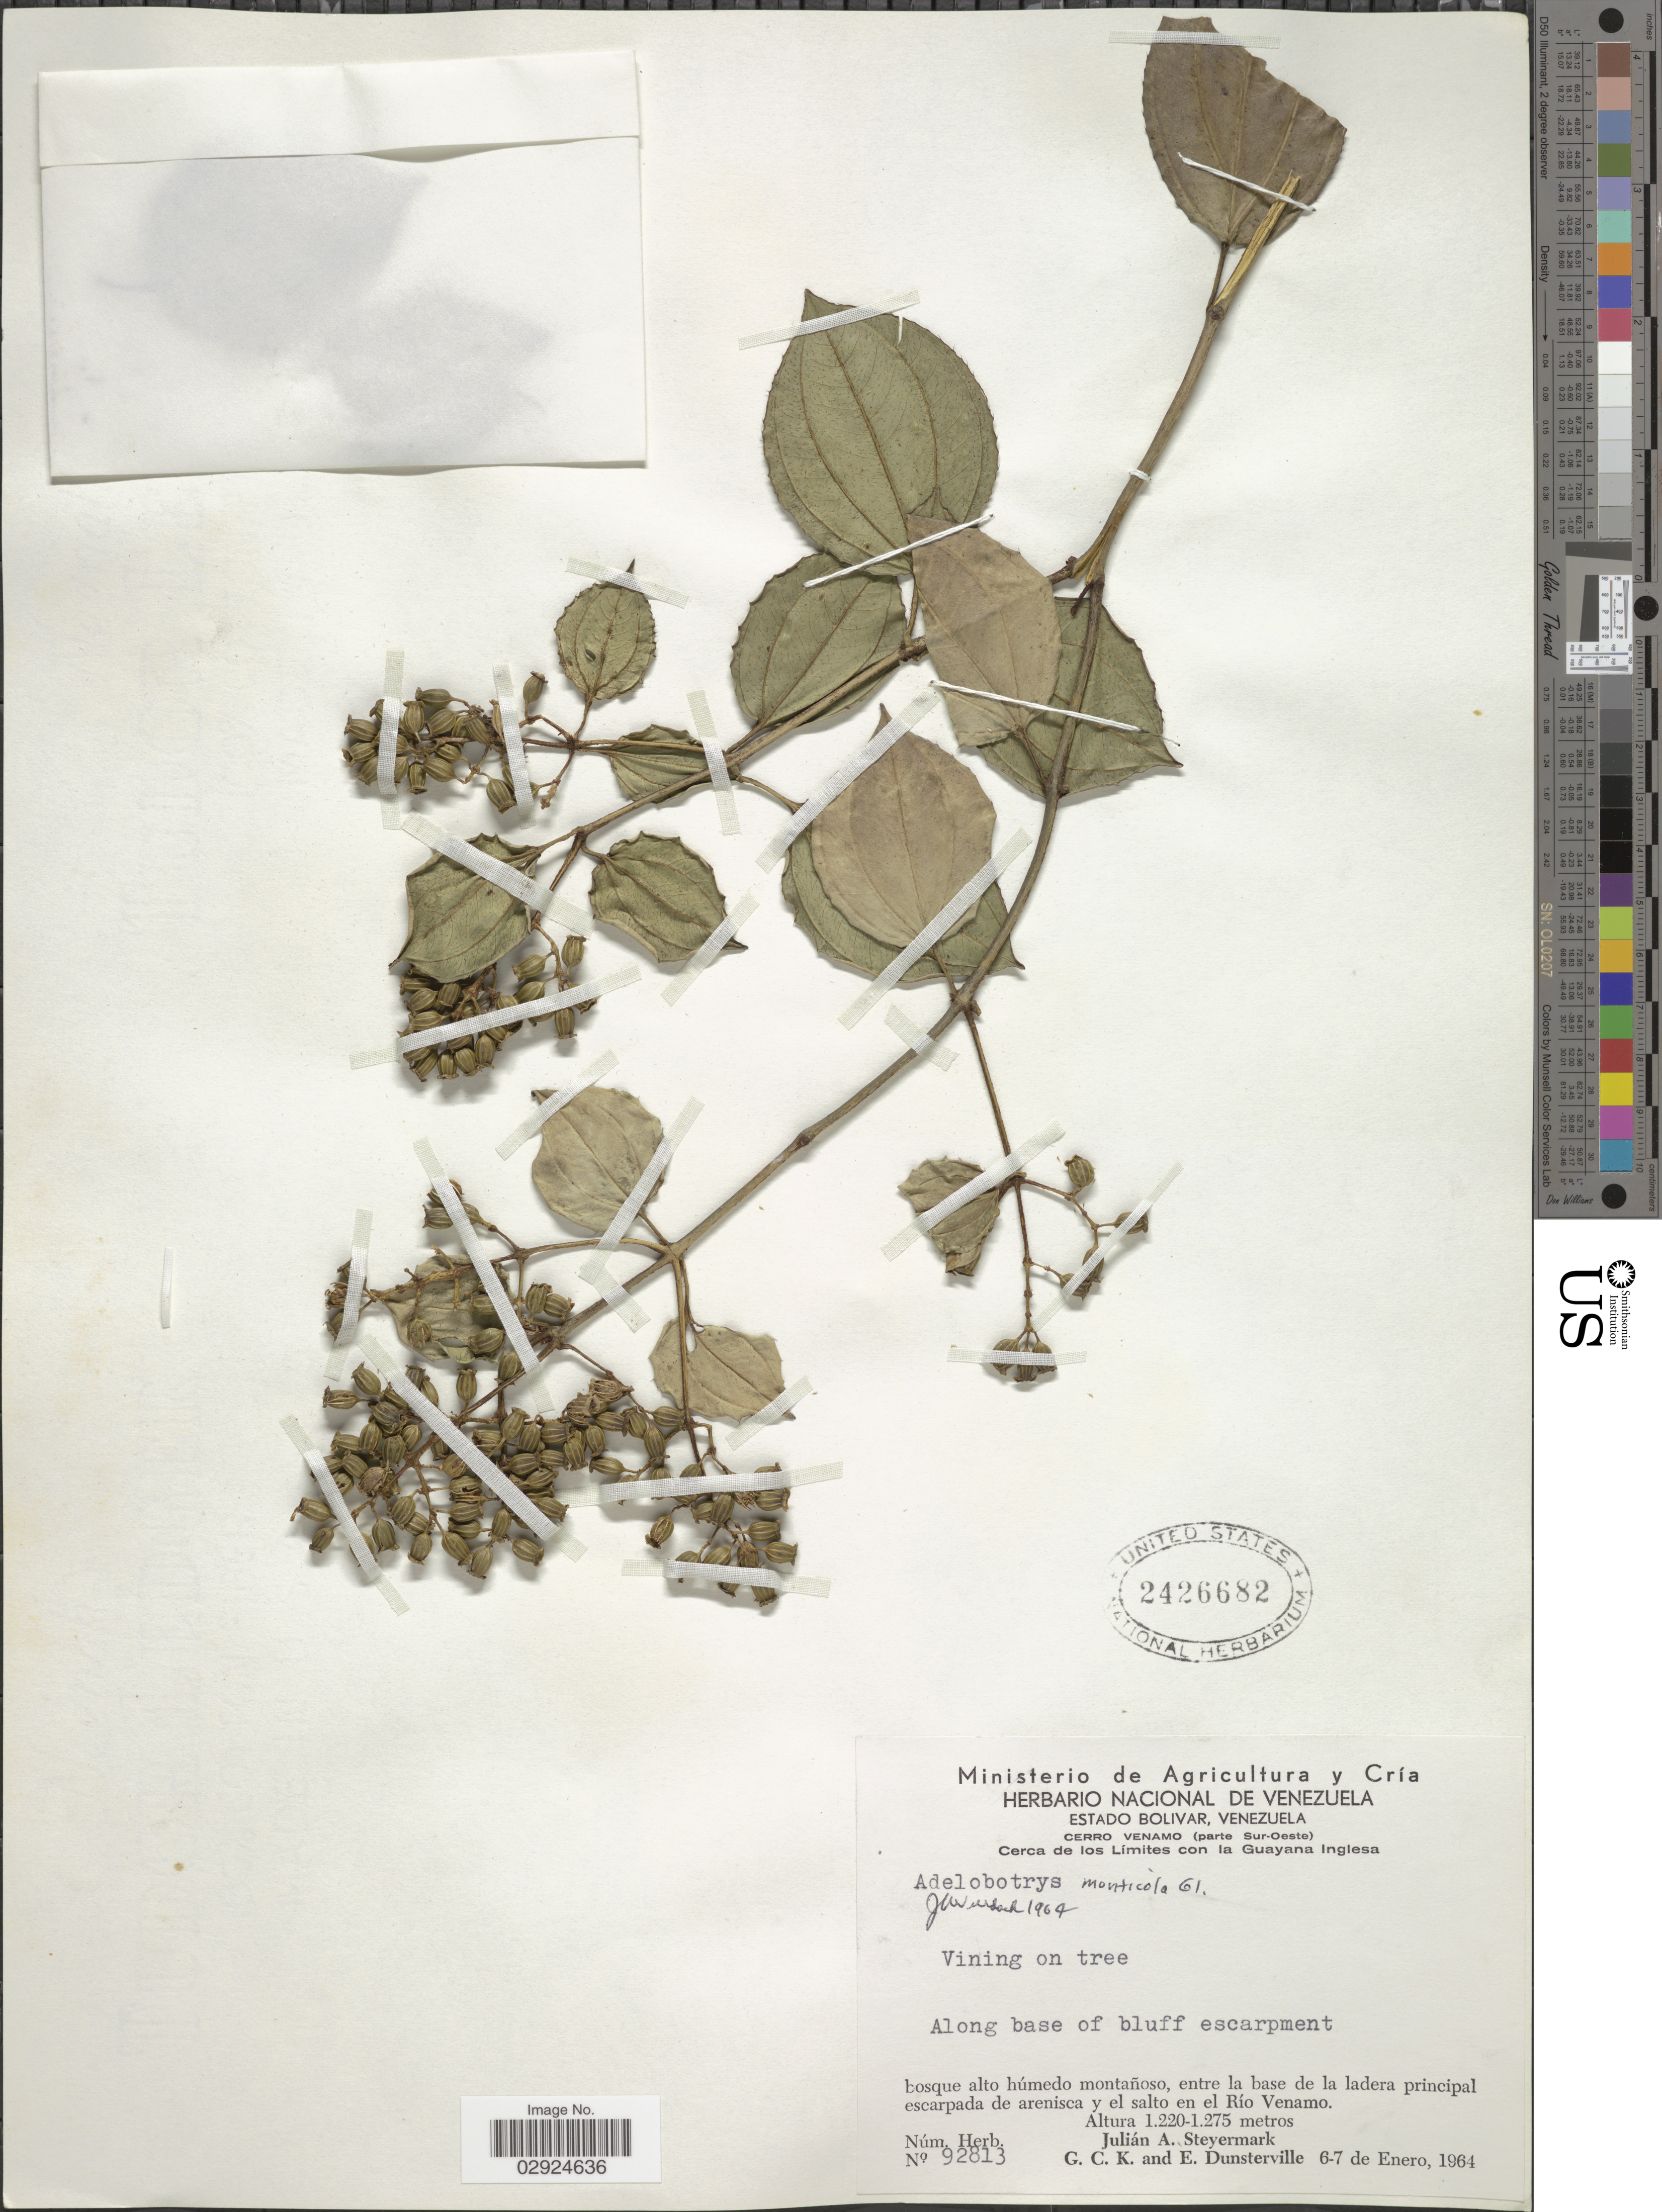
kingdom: Plantae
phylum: Tracheophyta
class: Magnoliopsida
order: Myrtales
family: Melastomataceae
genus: Adelobotrys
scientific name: Adelobotrys monticola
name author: Gleason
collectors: J. Steyermark, G. C. K. Dunsterville & E. Dunsterville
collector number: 92813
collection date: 1964-01-06/1964-01-07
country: Venezuela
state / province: Bolivar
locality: Estado Bolivar. Cerro Venamo (parte Sur-Oeste). Cerca de los Límites con la Guayana Inglesa. Along base of bluff escarpment bosque alto húmedo montañoso, entre la base de la ladera principal escarpada de arenisca y el salto en el Río Venamo.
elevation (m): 1220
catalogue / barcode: US 2426682